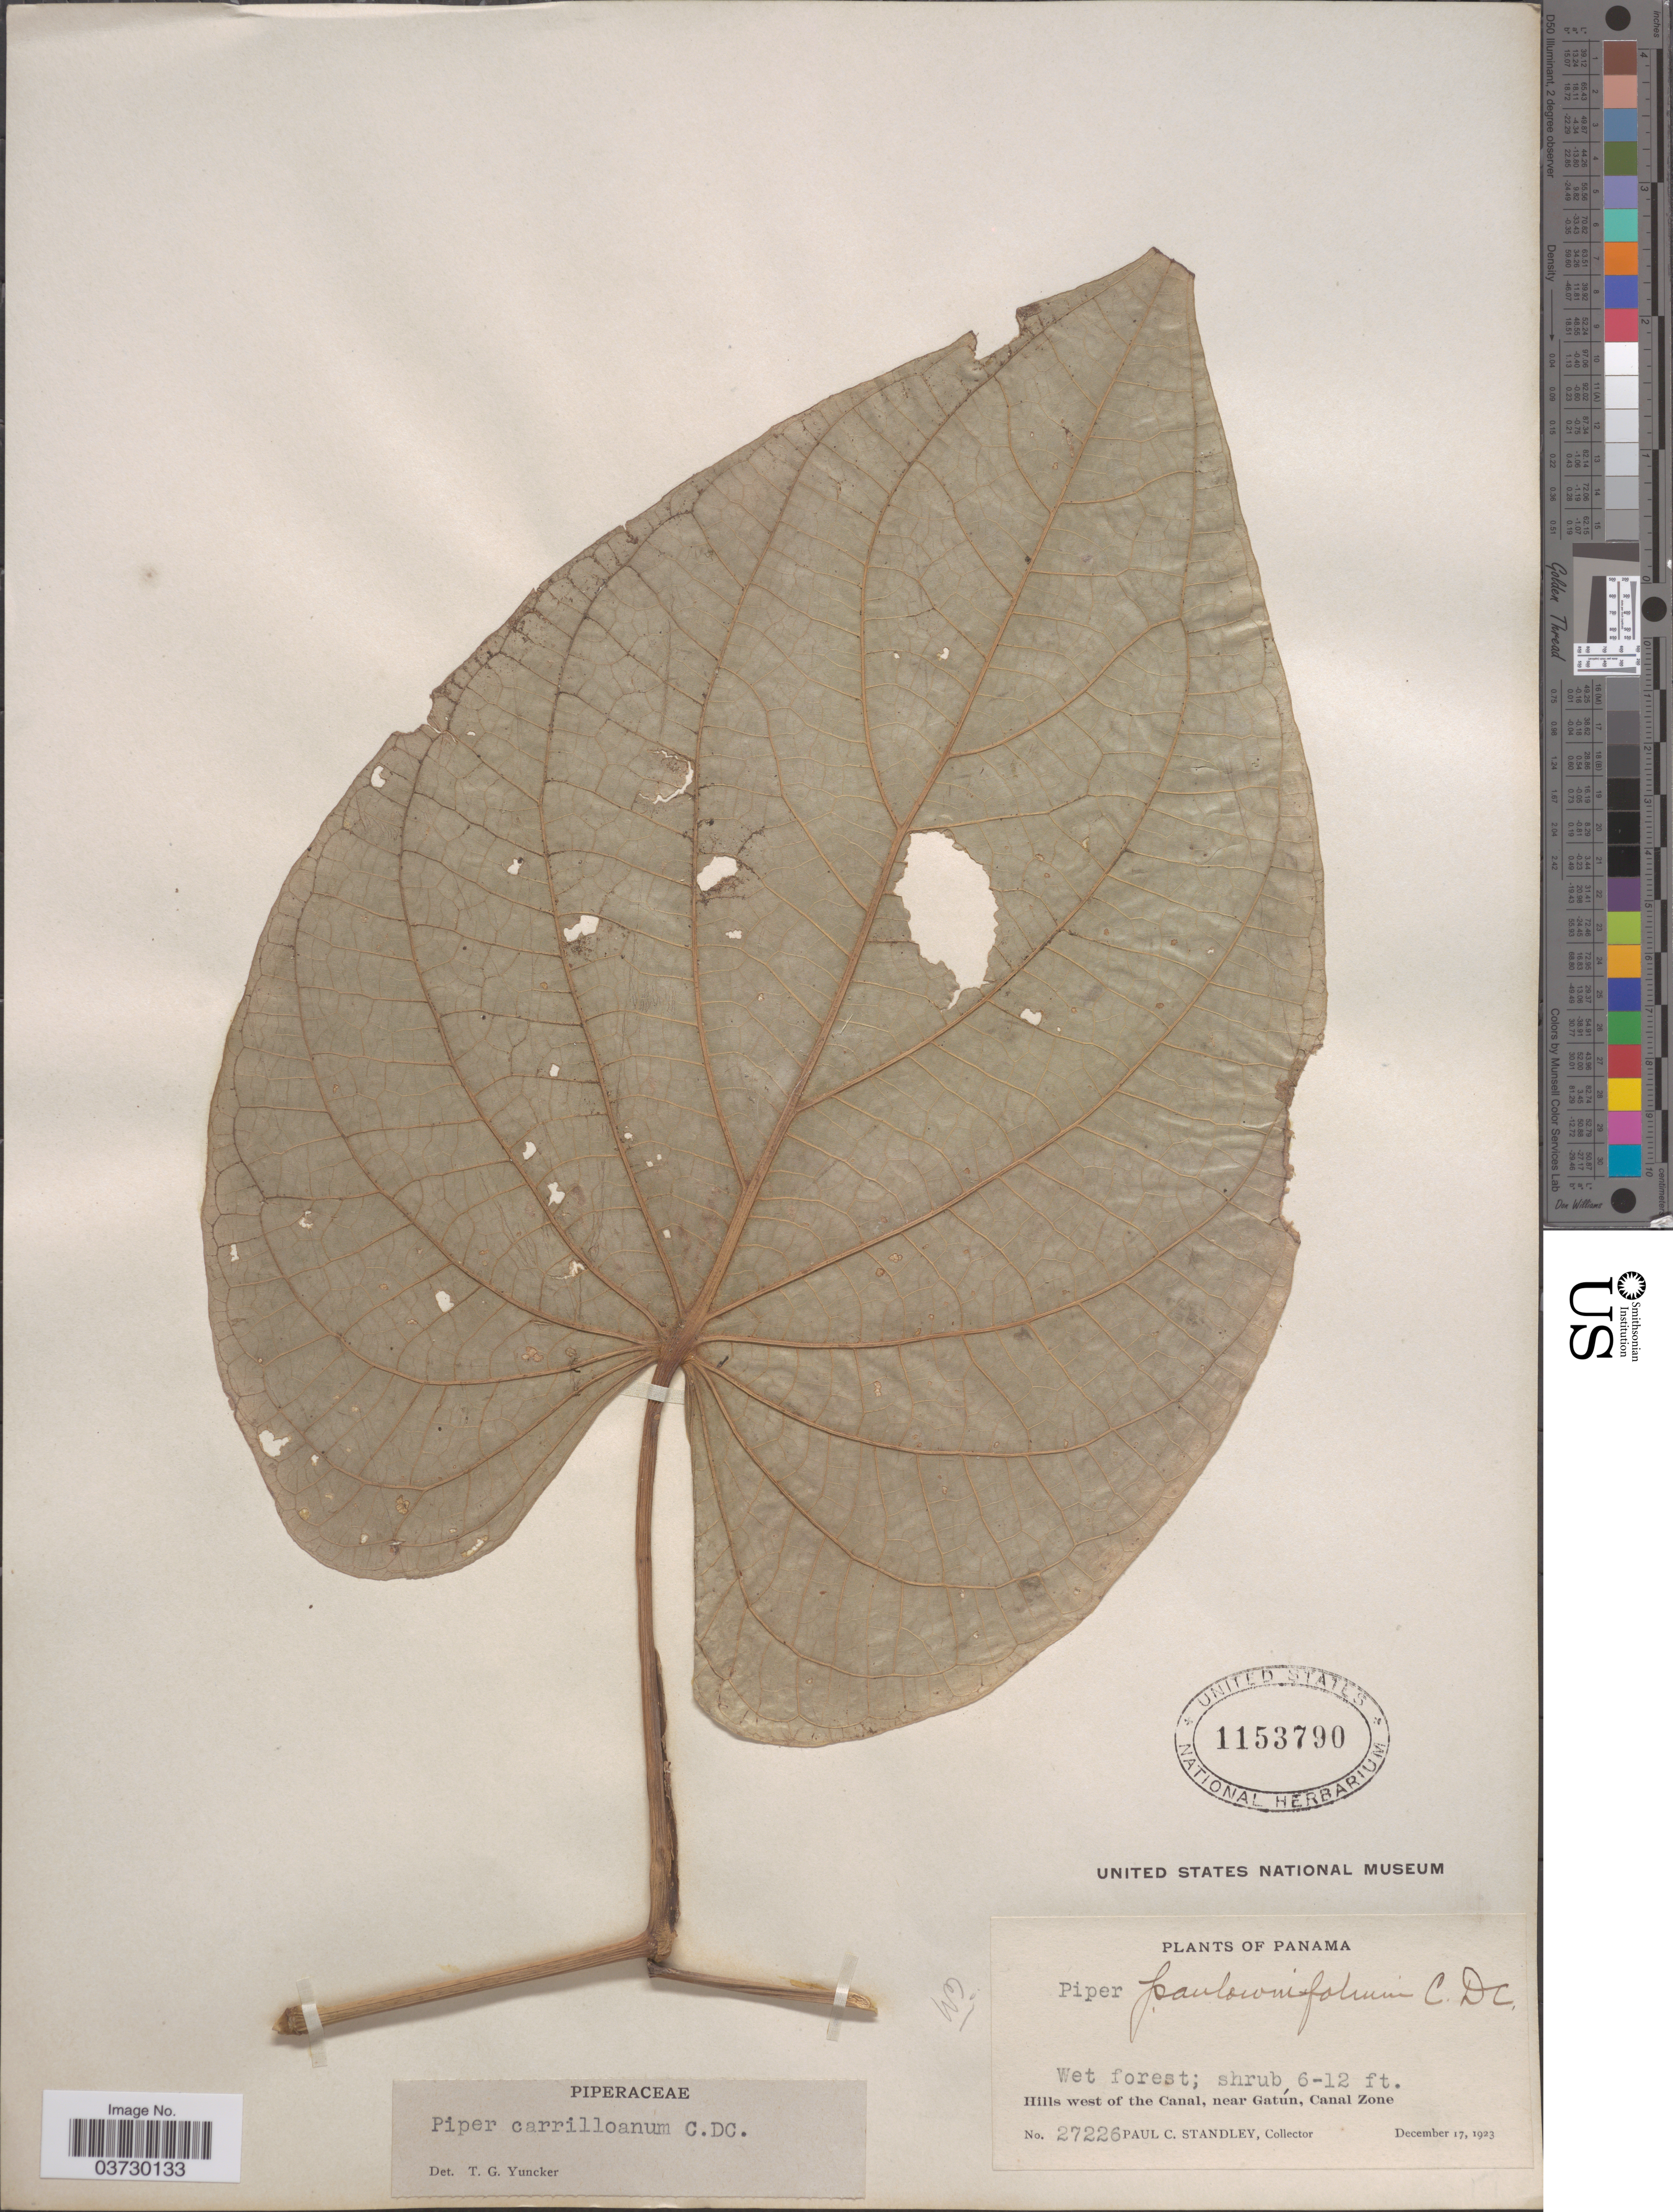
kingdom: Plantae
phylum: Tracheophyta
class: Magnoliopsida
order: Piperales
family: Piperaceae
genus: Piper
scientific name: Piper carrilloanum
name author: C. DC.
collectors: P. C. Standley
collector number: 27226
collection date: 1923-12-17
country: Panama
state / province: Colón / Panamá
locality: Hills west of the Canal, near Gatún, Canal Zone.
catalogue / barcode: US 1153790